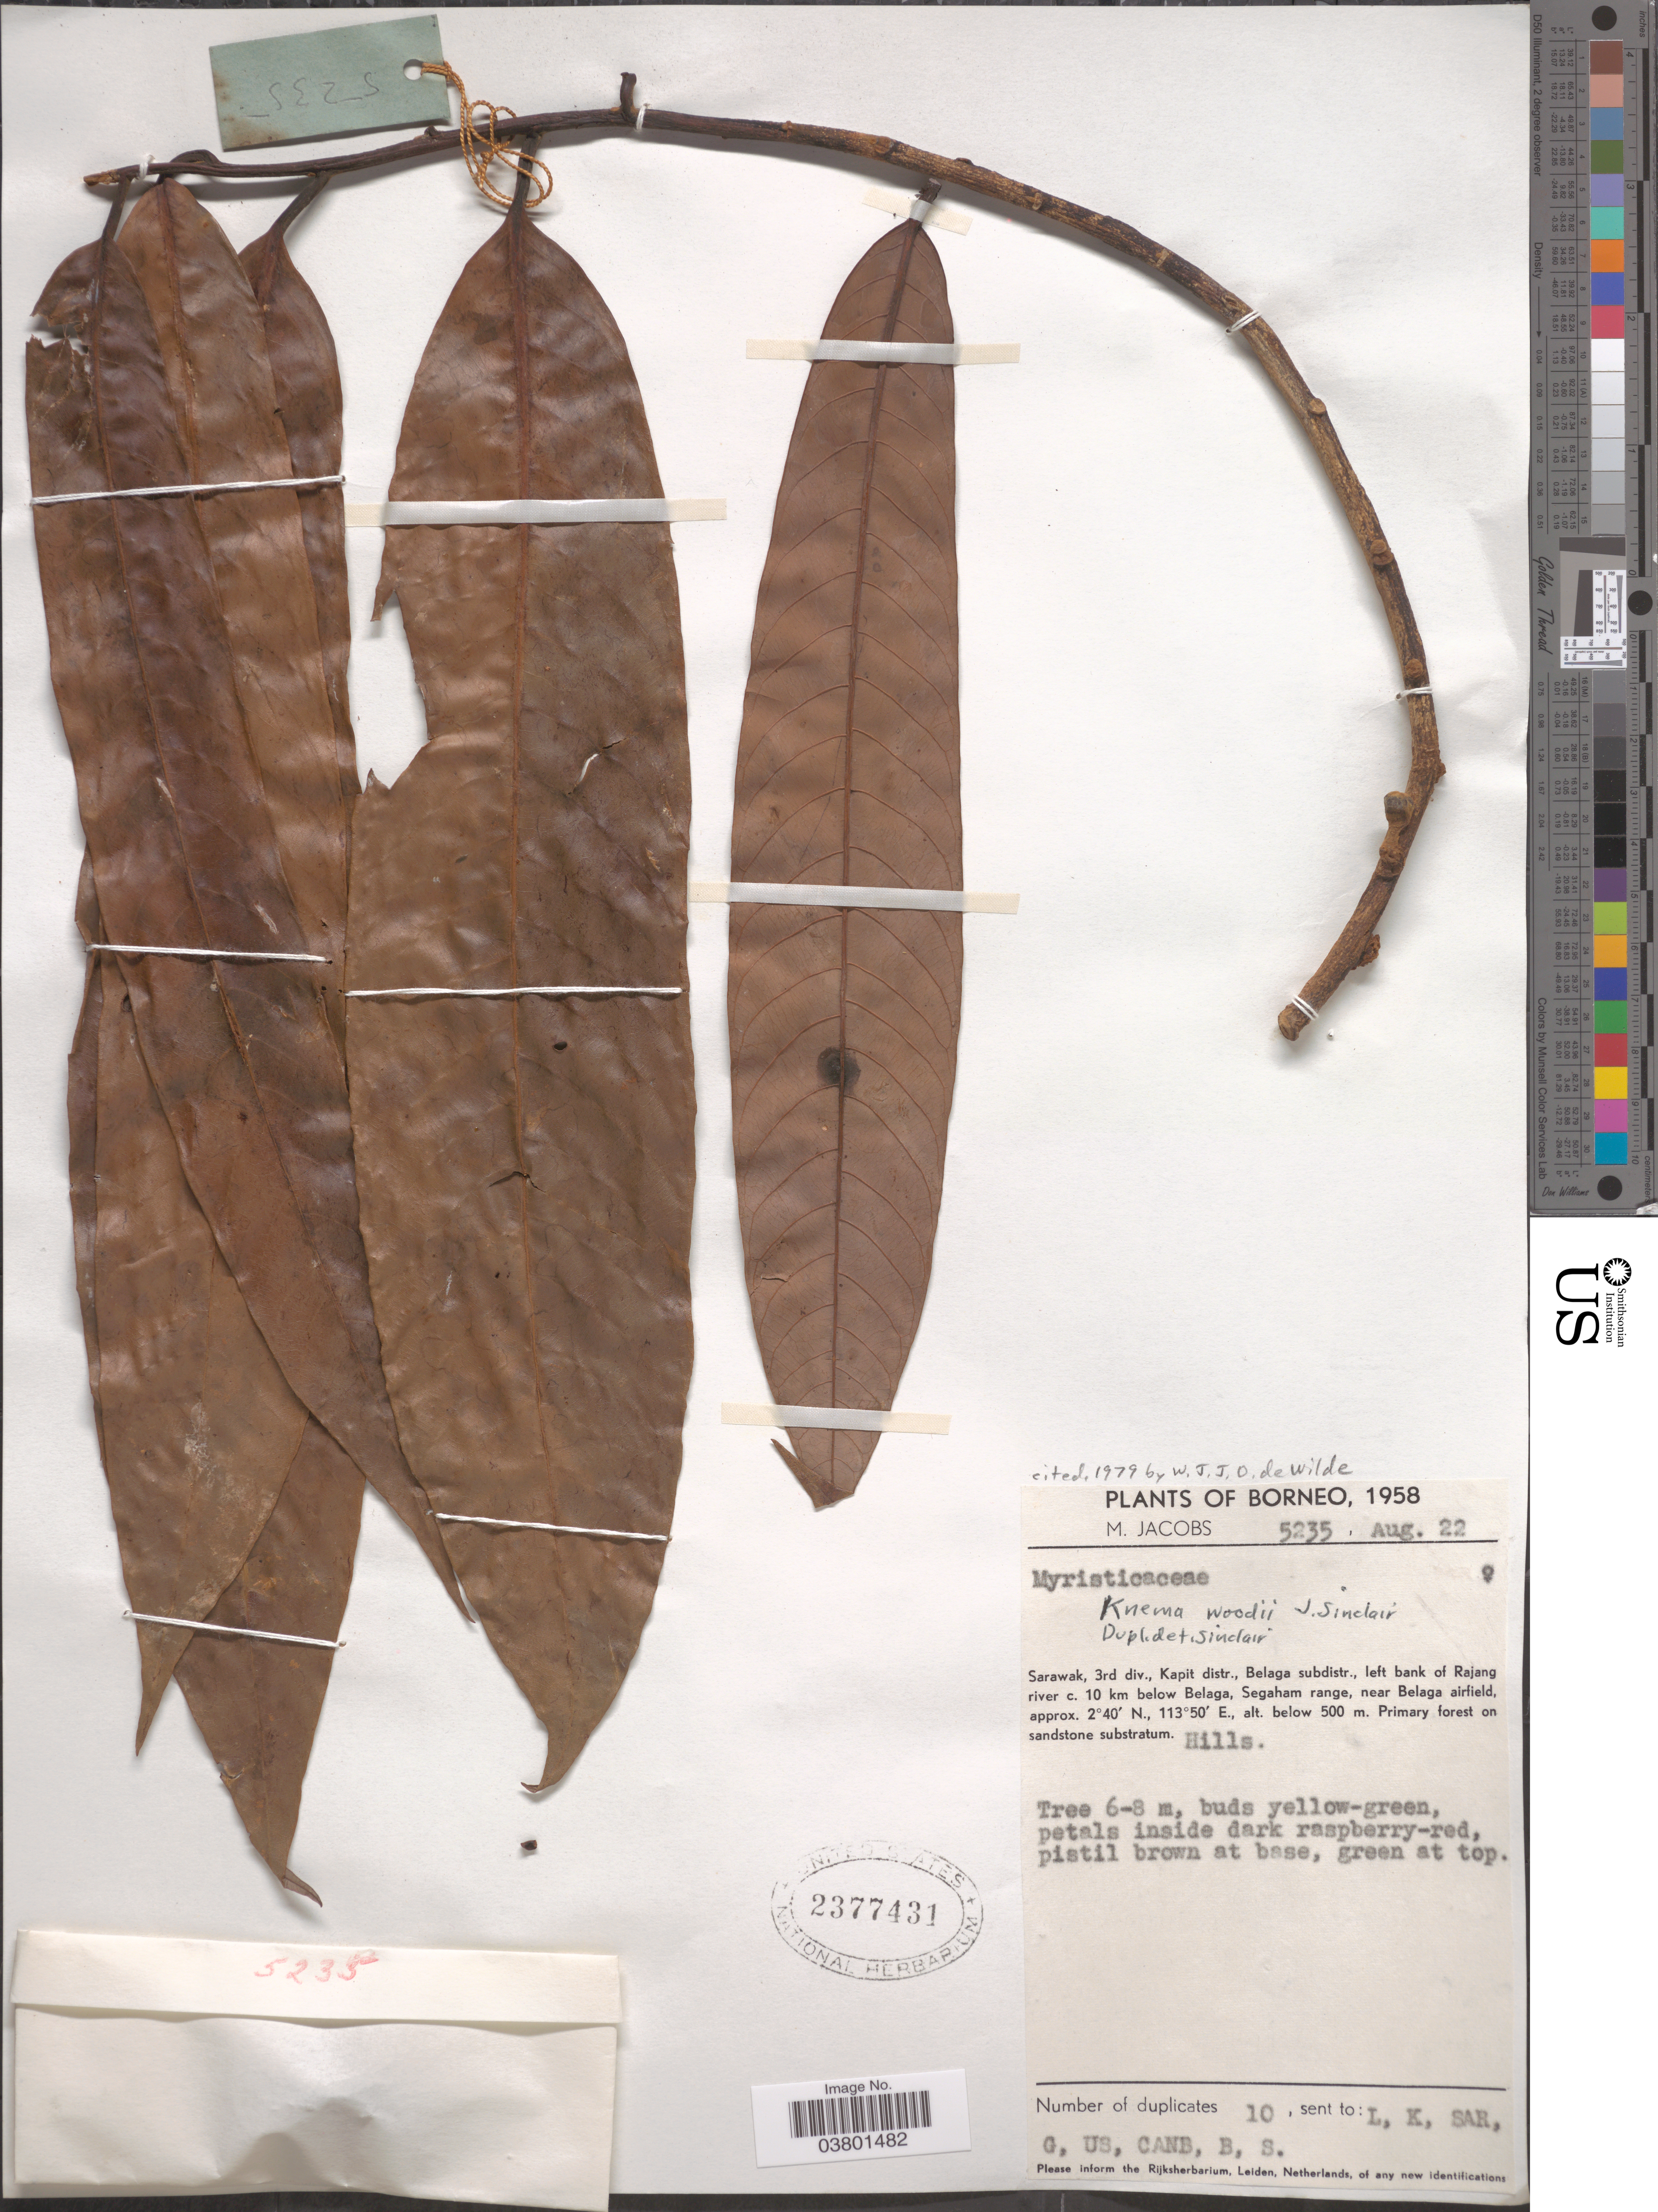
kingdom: Plantae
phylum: Tracheophyta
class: Magnoliopsida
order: Magnoliales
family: Myristicaceae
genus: Knema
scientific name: Knema woodii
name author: J. Sinclair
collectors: M. Jacobs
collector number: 5235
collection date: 1958-08-22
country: Malaysia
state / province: Sarawak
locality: Borneo. 3rd div., Kapit distr., Belaga subdistr., left bank of Rajang river c. 10 km below Belaga, Segaham range, near Belaga airfield.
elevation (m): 500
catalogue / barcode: US 2377431